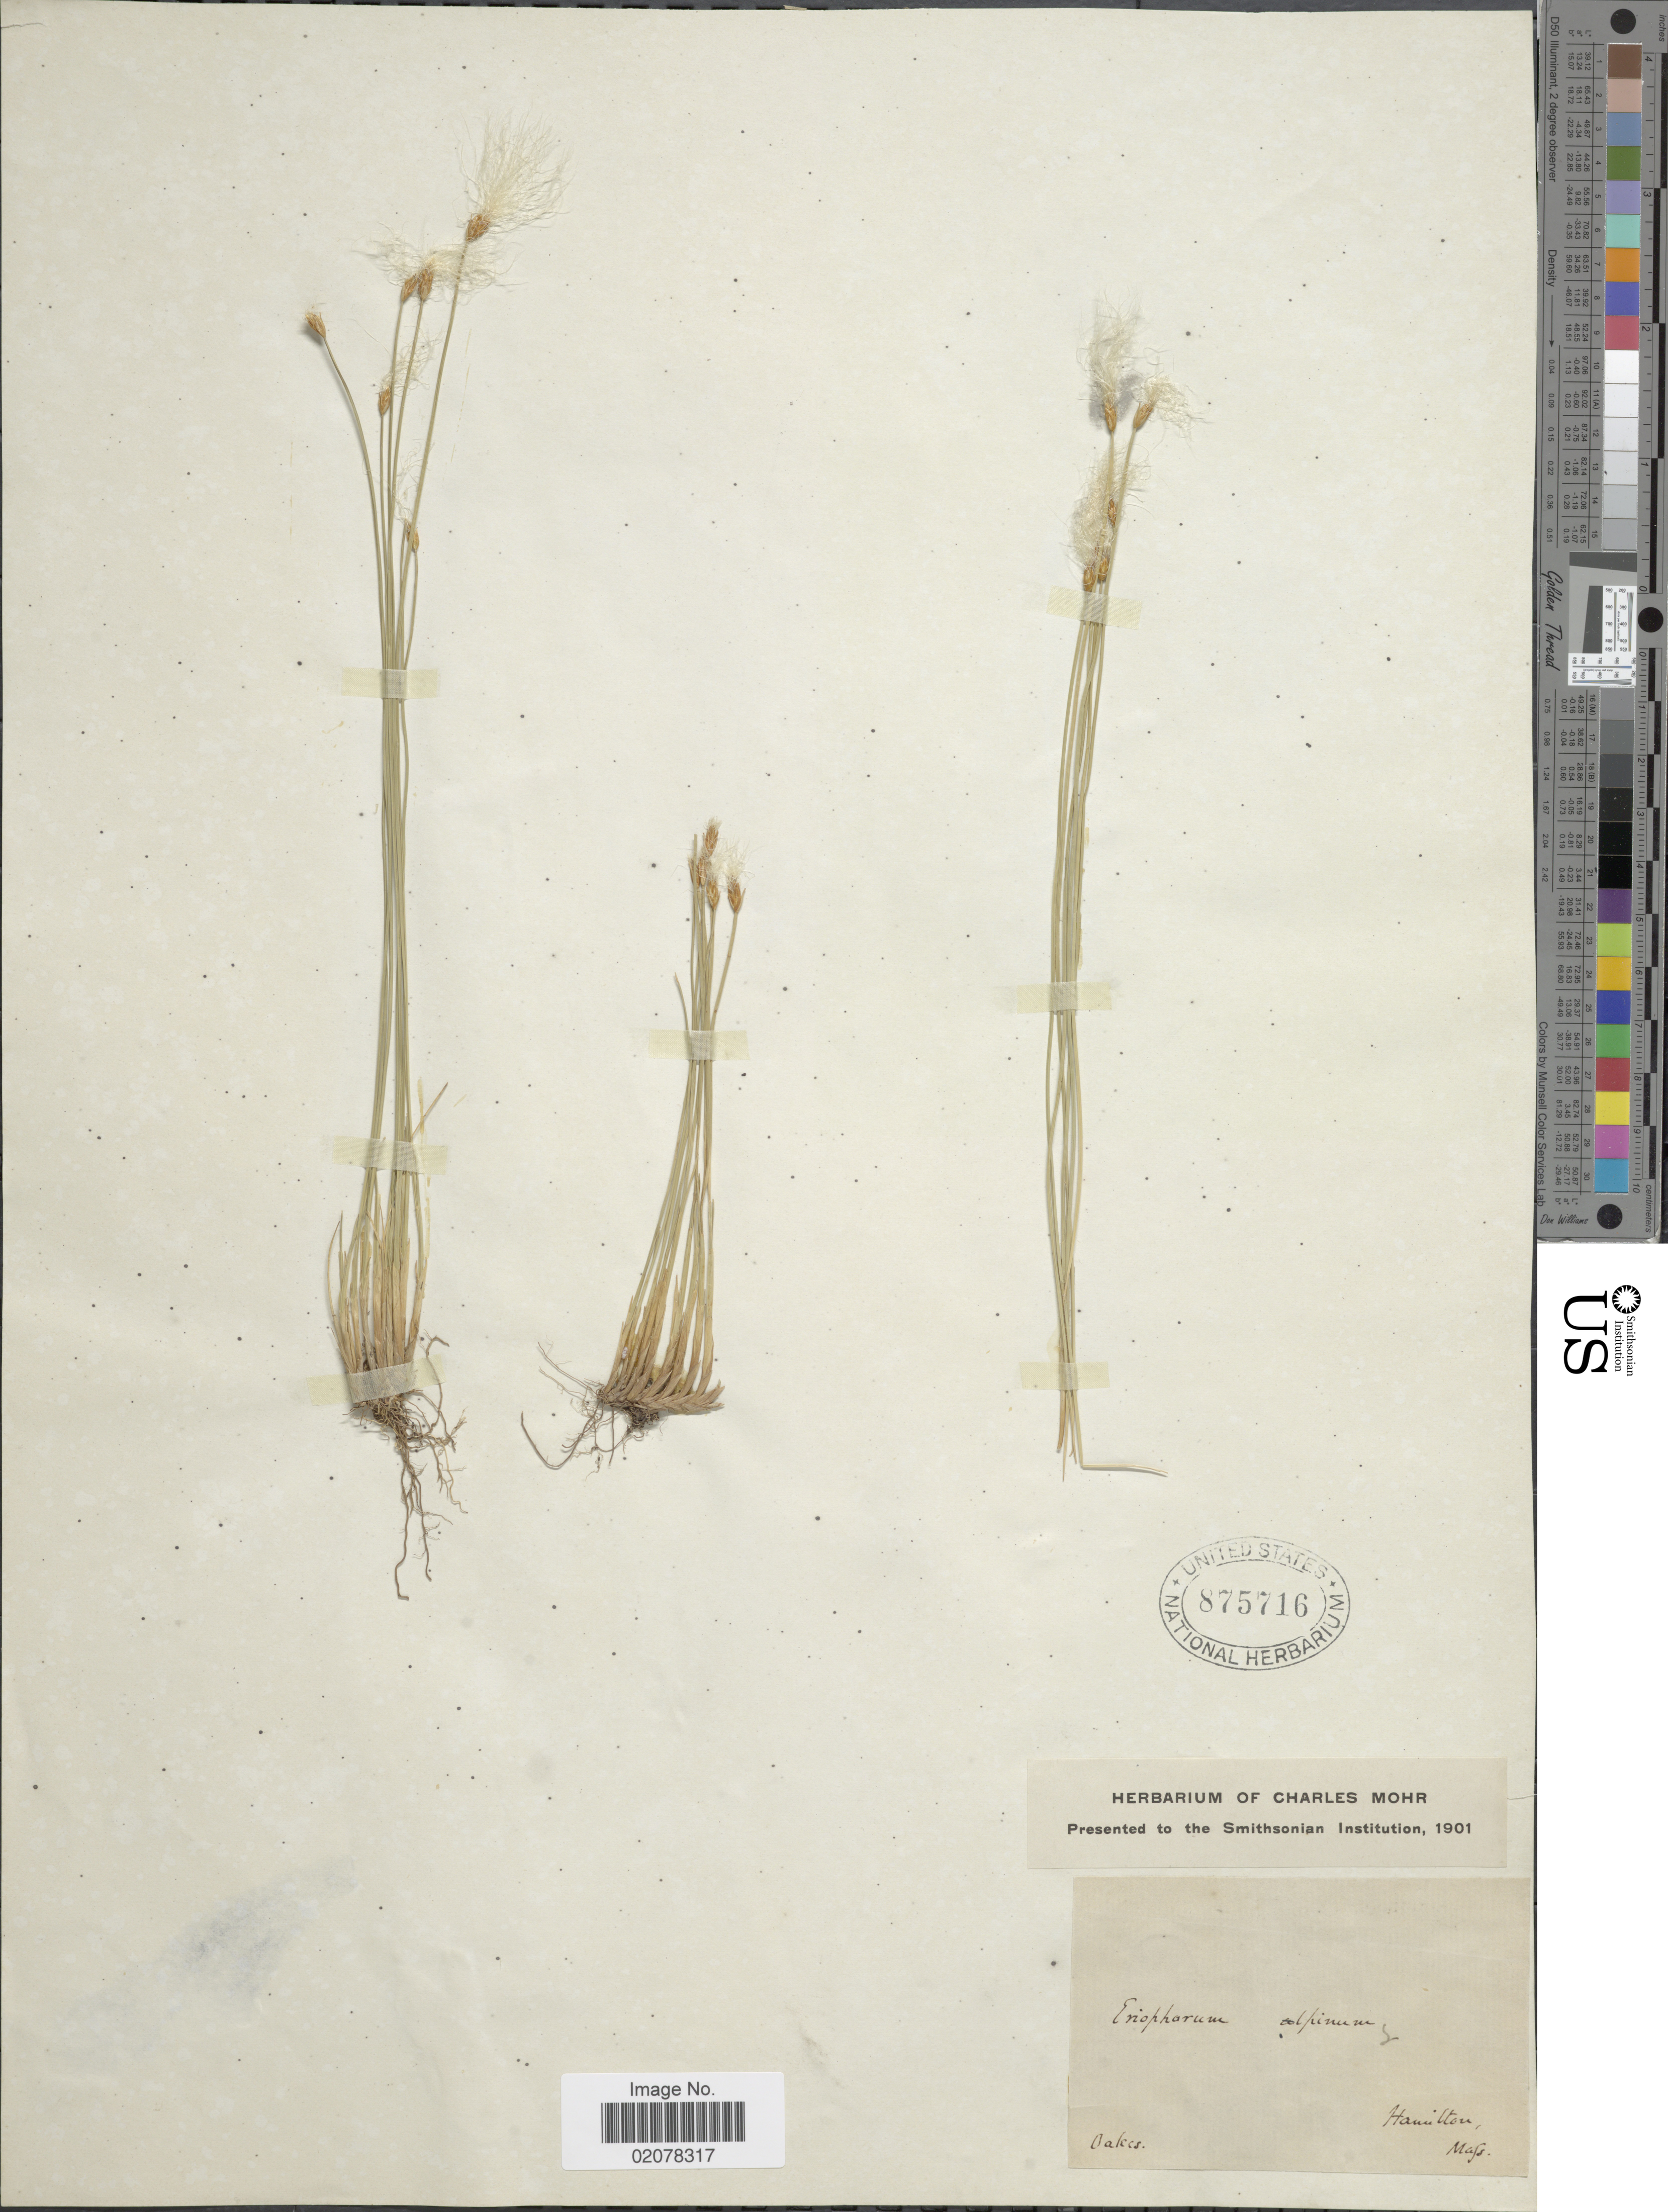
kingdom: Plantae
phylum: Tracheophyta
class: Liliopsida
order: Poales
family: Cyperaceae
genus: Trichophorum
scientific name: Trichophorum alpinum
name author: (L.) Pers.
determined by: Strong, M. T., (US), Smithsonian Institution - National Museum of Natural History (UNITED STATES)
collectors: -. Oakes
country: United States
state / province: Massachusetts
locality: Hamilton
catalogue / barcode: US 875716